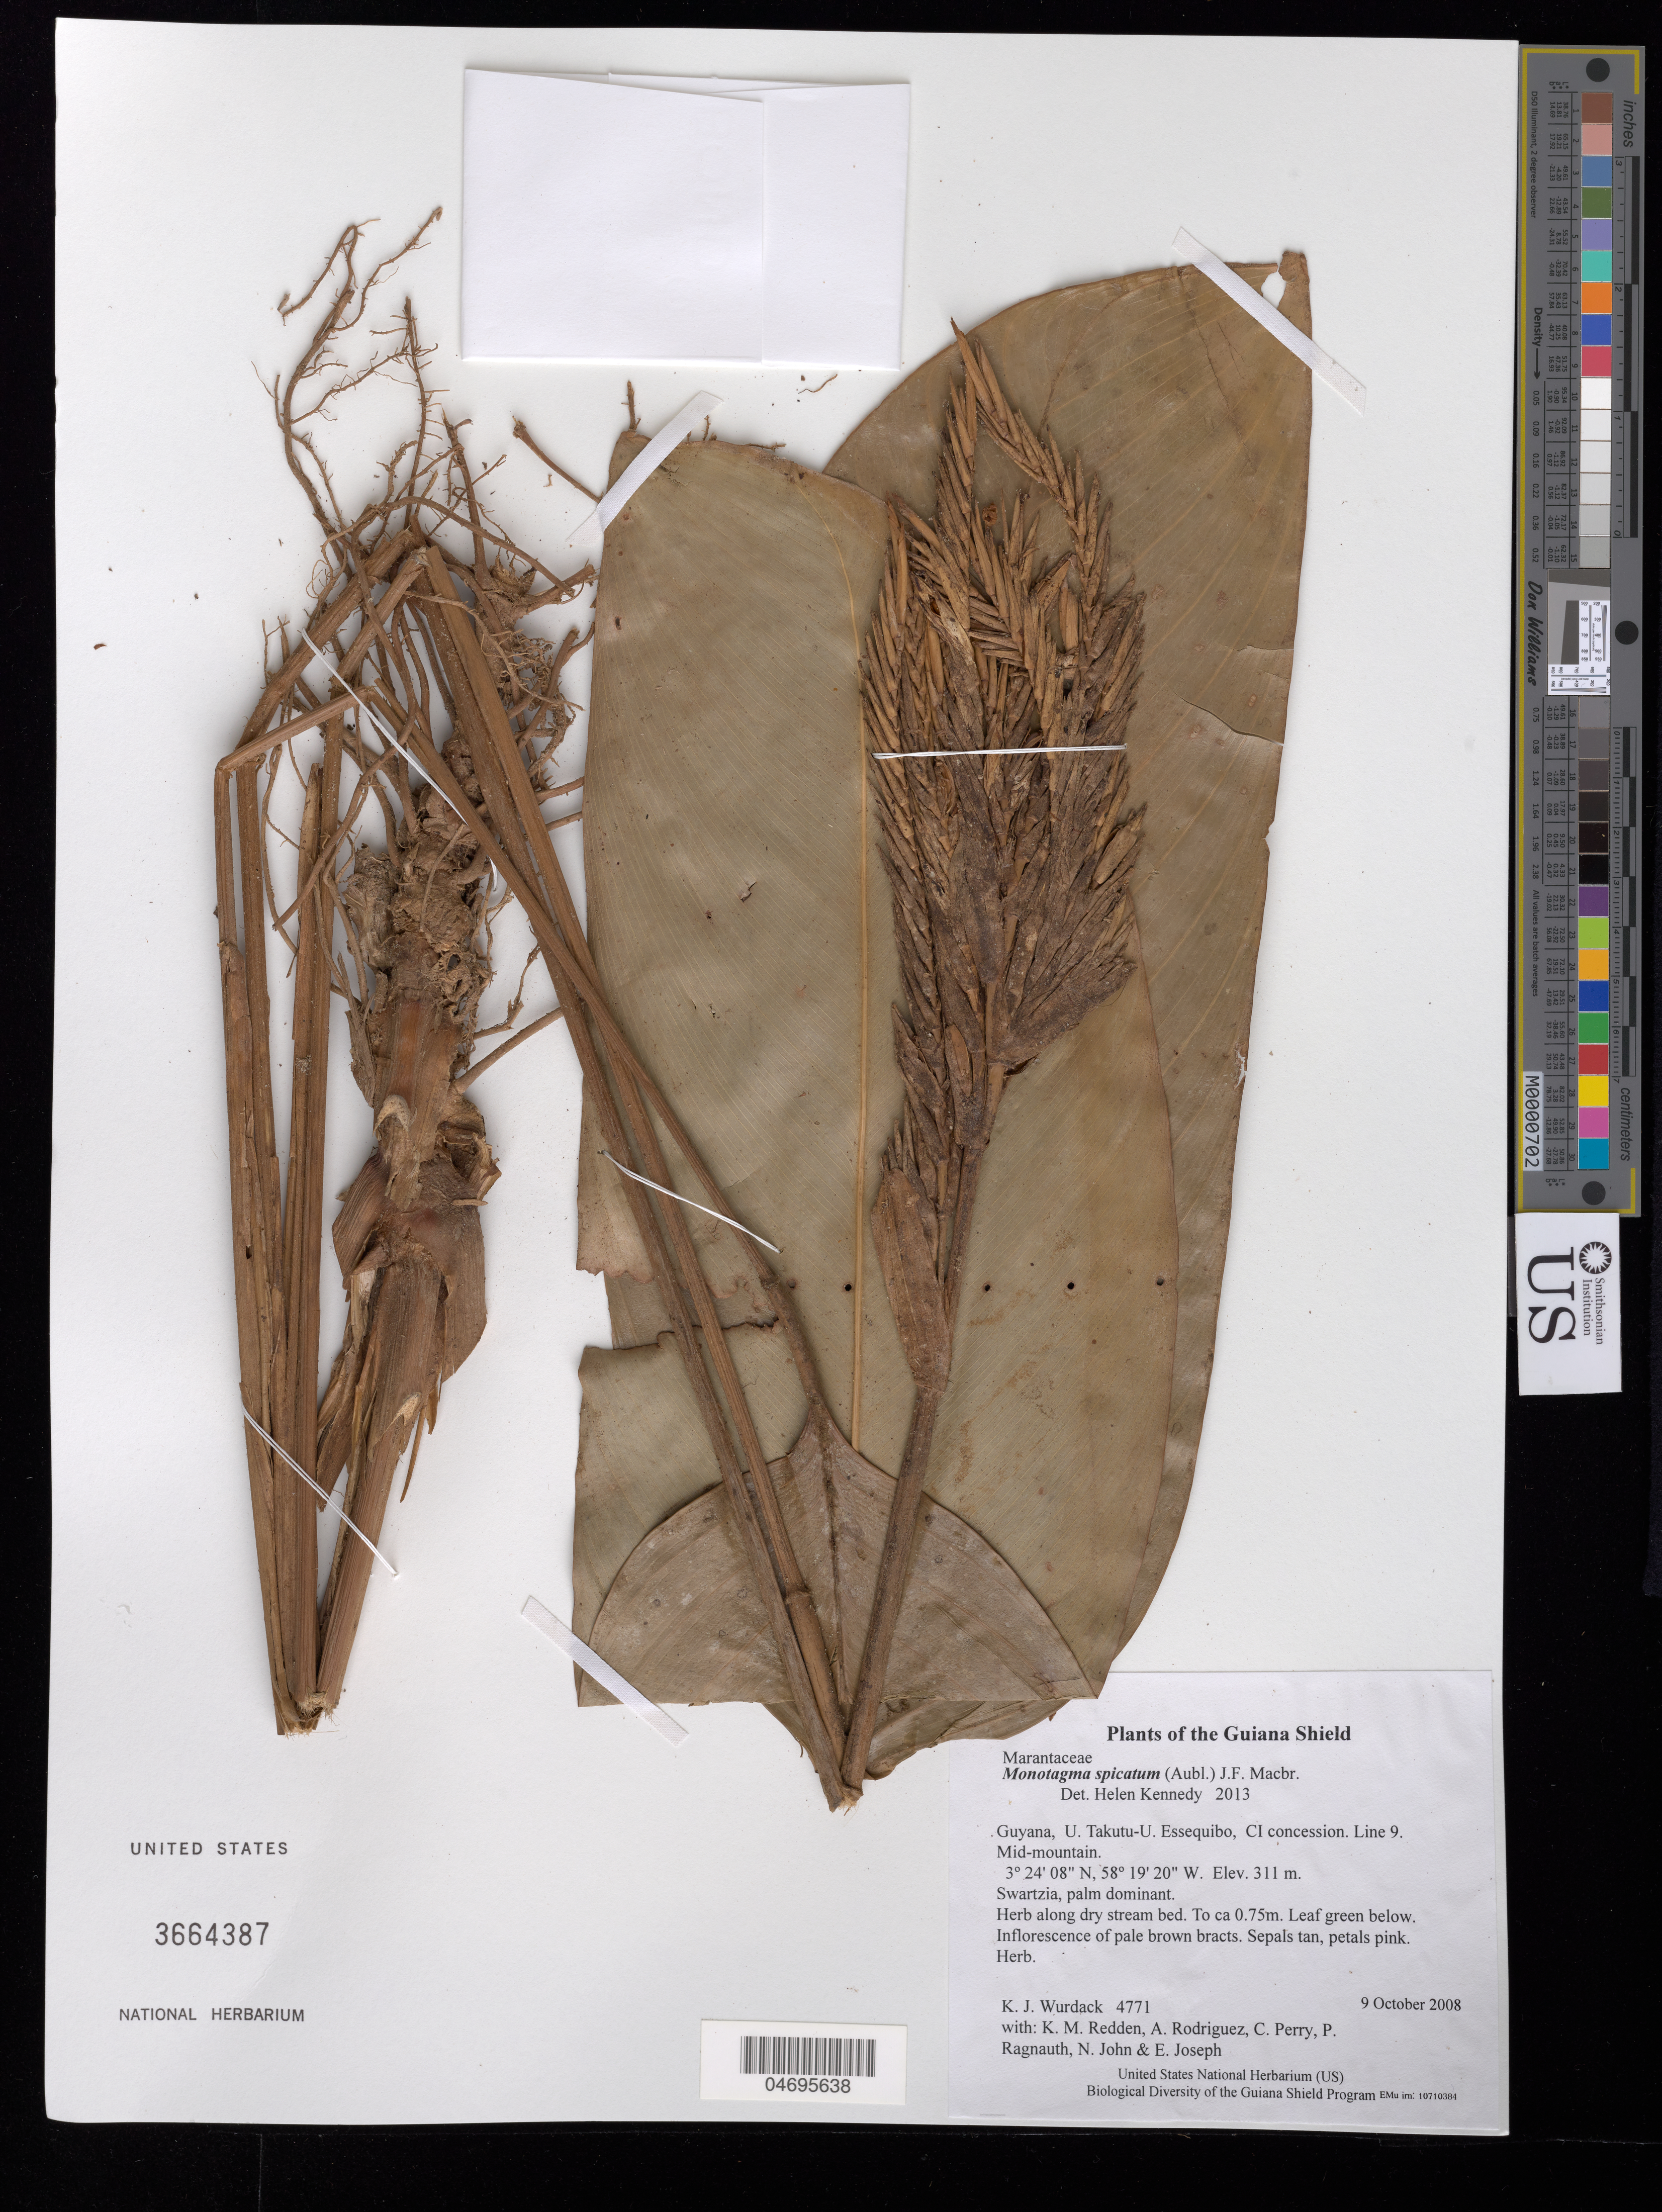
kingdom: Plantae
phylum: Tracheophyta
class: Liliopsida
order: Zingiberales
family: Marantaceae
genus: Monotagma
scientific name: Monotagma spicatum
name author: (Aubl.) J.F. Macbr.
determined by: Kennedy, Helen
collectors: K. Wurdack, K. M. Redden, A. Rodriguez, C. Perry, P. Ragnauth, N. John & E. Joseph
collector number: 4771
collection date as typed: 9 October 2008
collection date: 2008-10-09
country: Guyana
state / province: U. Takutu-U. Essequibo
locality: CI concession. Line 9. Mid-mountain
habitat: Swartzia, palm dominant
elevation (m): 311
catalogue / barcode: US 3664387